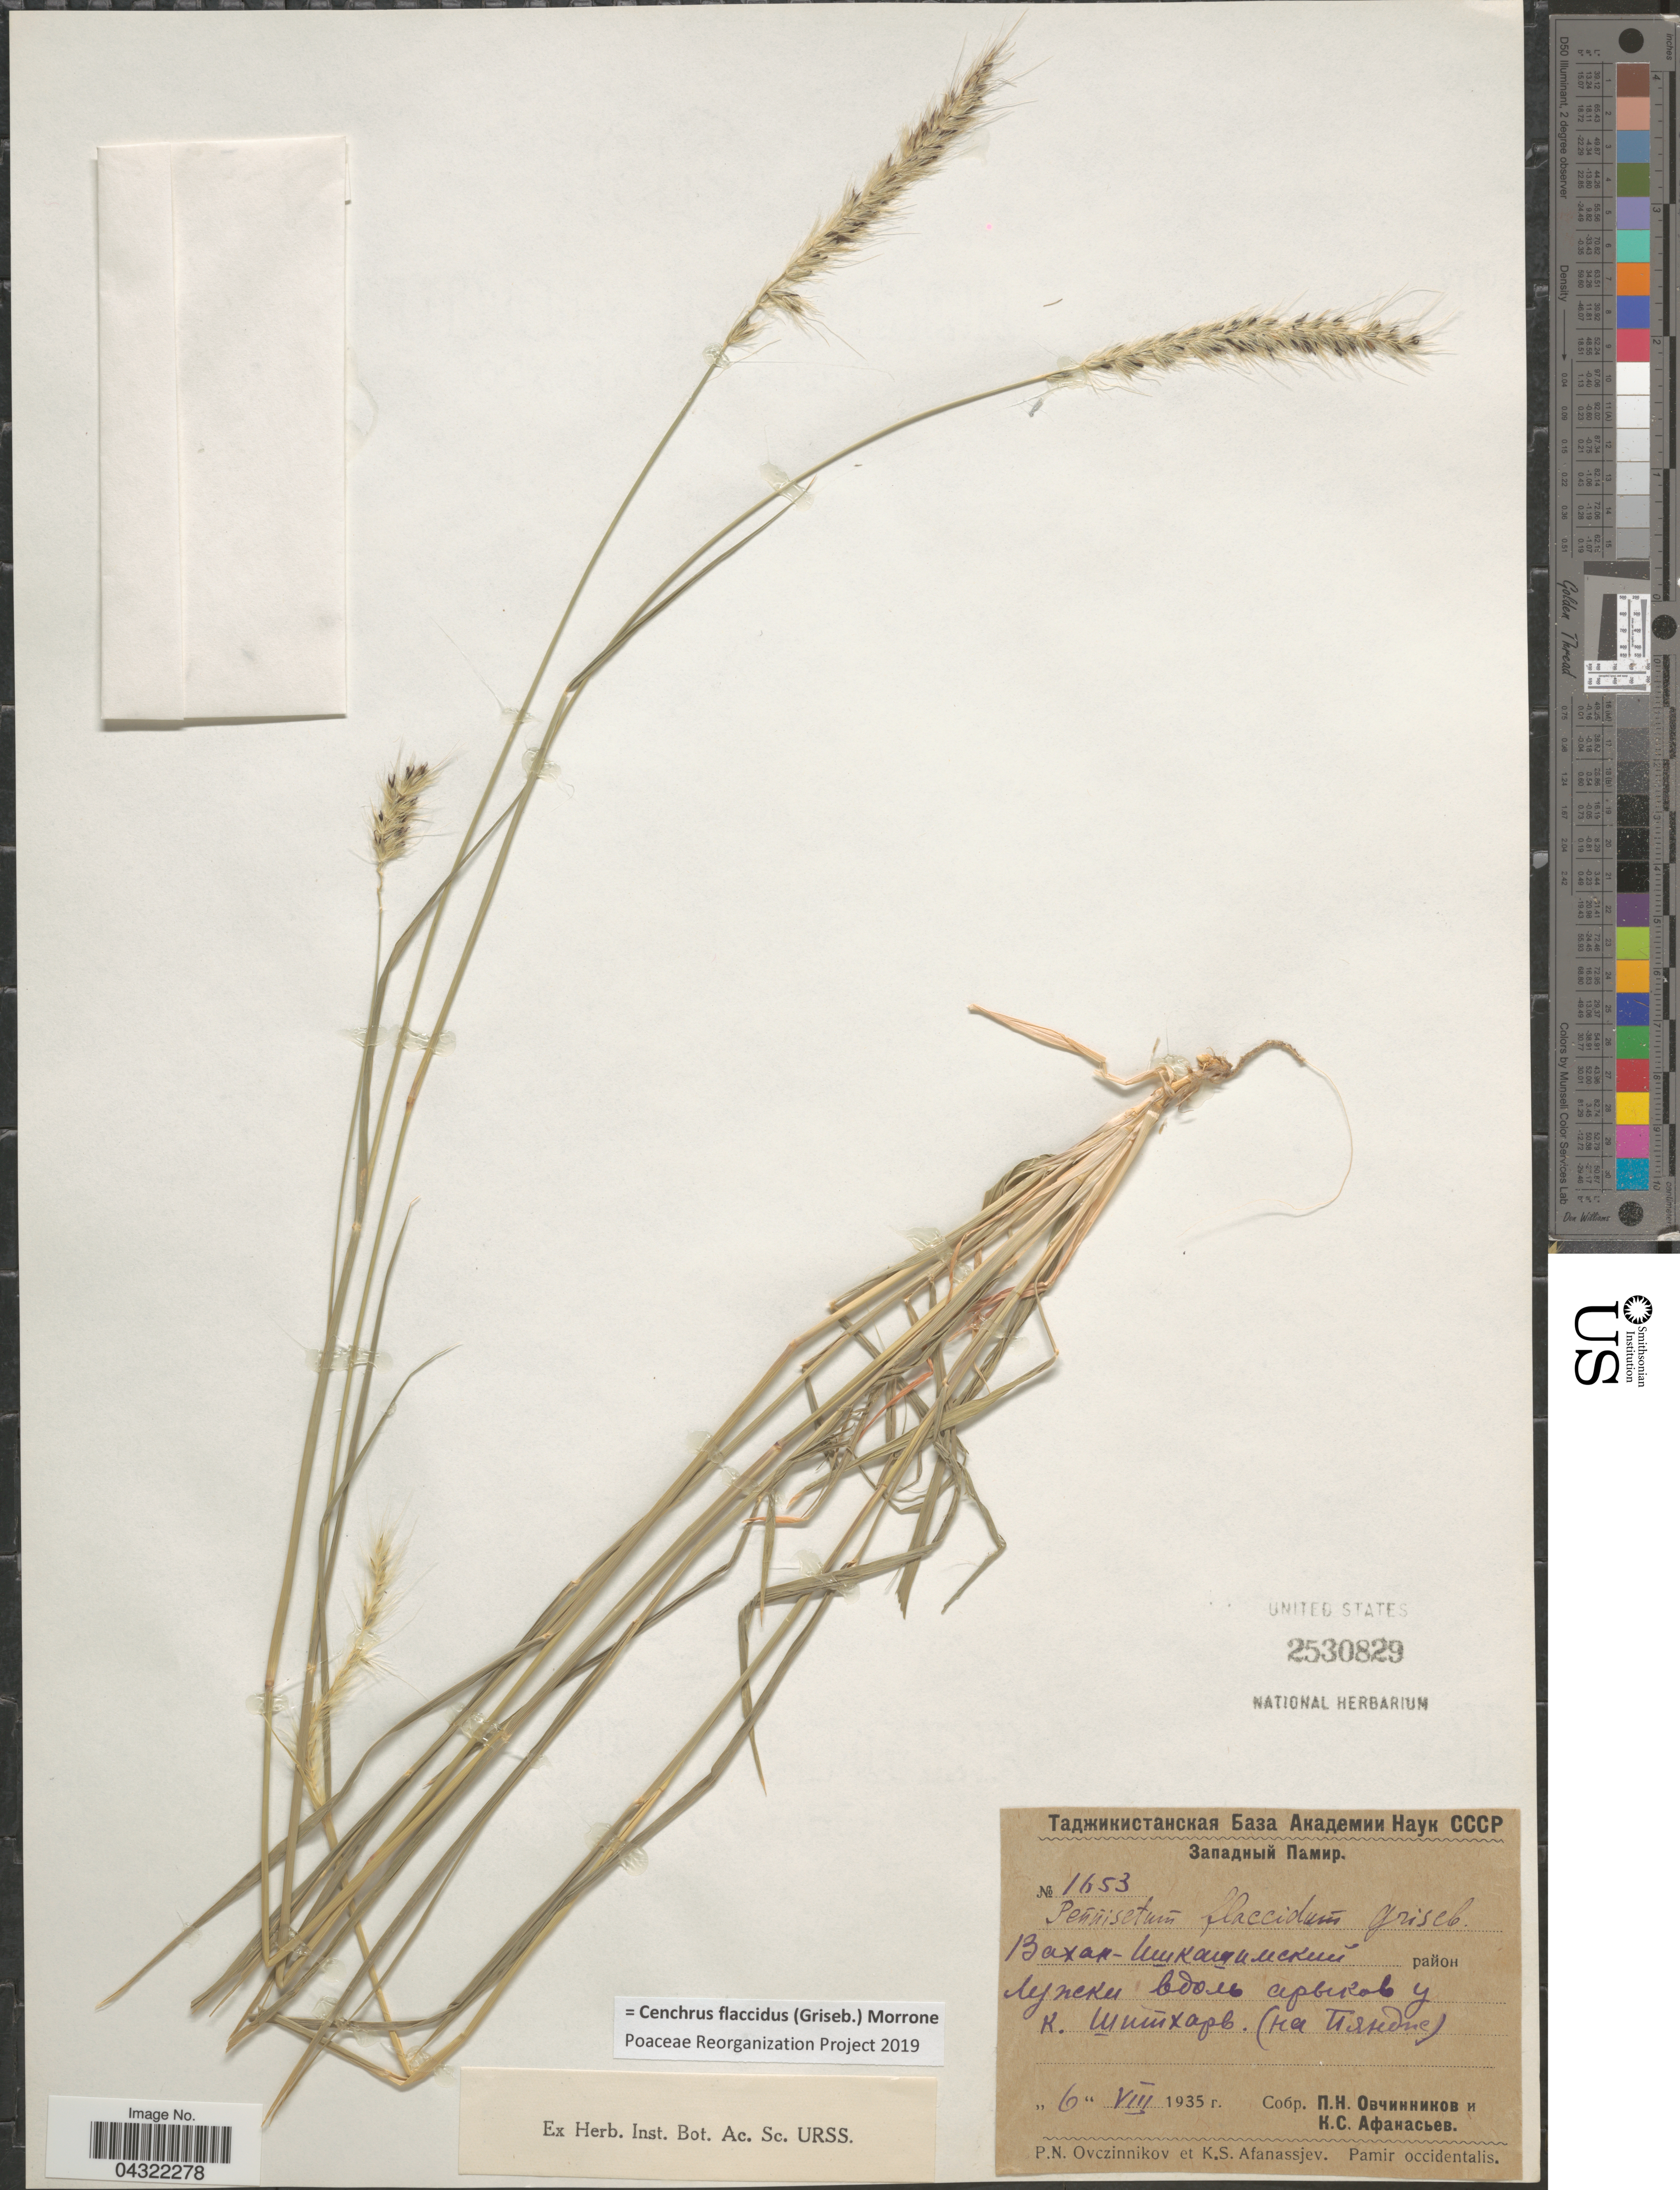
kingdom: Plantae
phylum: Tracheophyta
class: Liliopsida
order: Poales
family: Poaceae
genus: Cenchrus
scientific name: Cenchrus flaccidus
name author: (Griseb.) Morrone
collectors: P. Ovchinnikov & K. Afanasev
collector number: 1653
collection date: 1935-08-06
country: Tajikistan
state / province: Gorno-Badakhstan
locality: Pamir occidentalis. Near Shitkharv.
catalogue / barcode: US 2530829